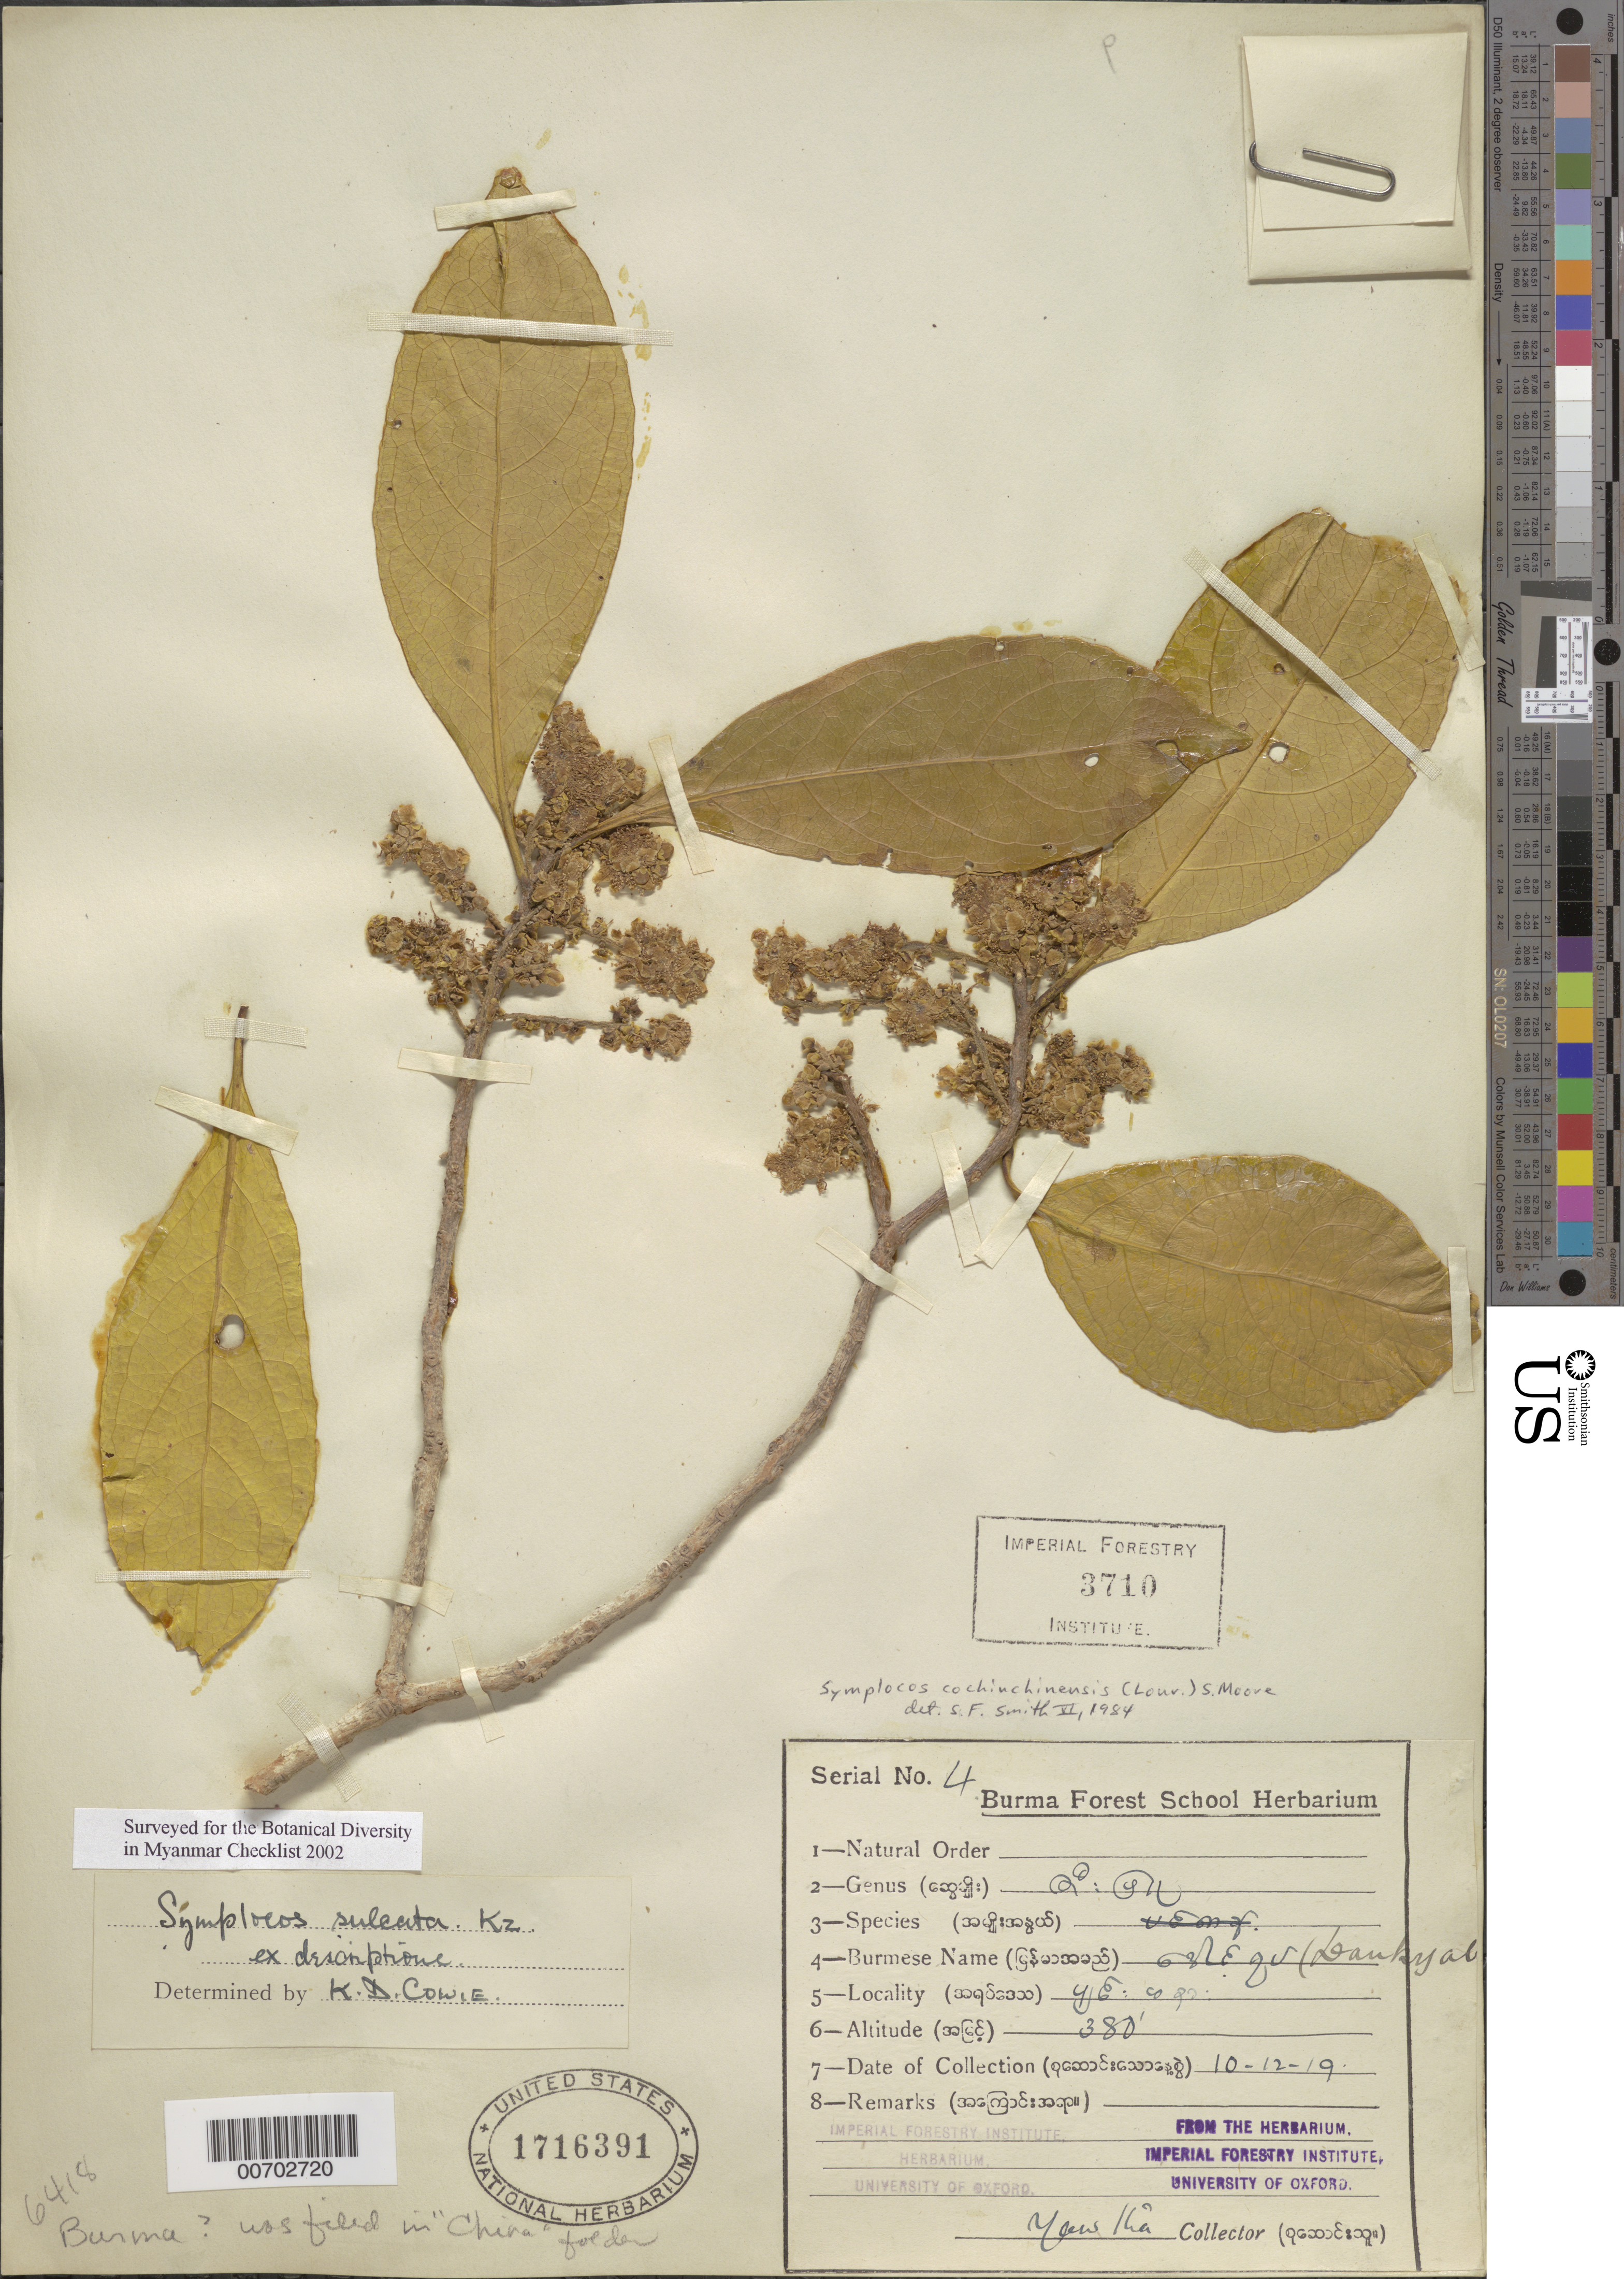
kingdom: Plantae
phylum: Tracheophyta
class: Magnoliopsida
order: Ericales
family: Symplocaceae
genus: Symplocos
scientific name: Symplocos cochinchinensis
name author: (Lour.) S. Moore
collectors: Burma Forest School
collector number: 4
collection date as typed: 10 Dec 1919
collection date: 1919-12-10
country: Myanmar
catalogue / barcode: US 1716391